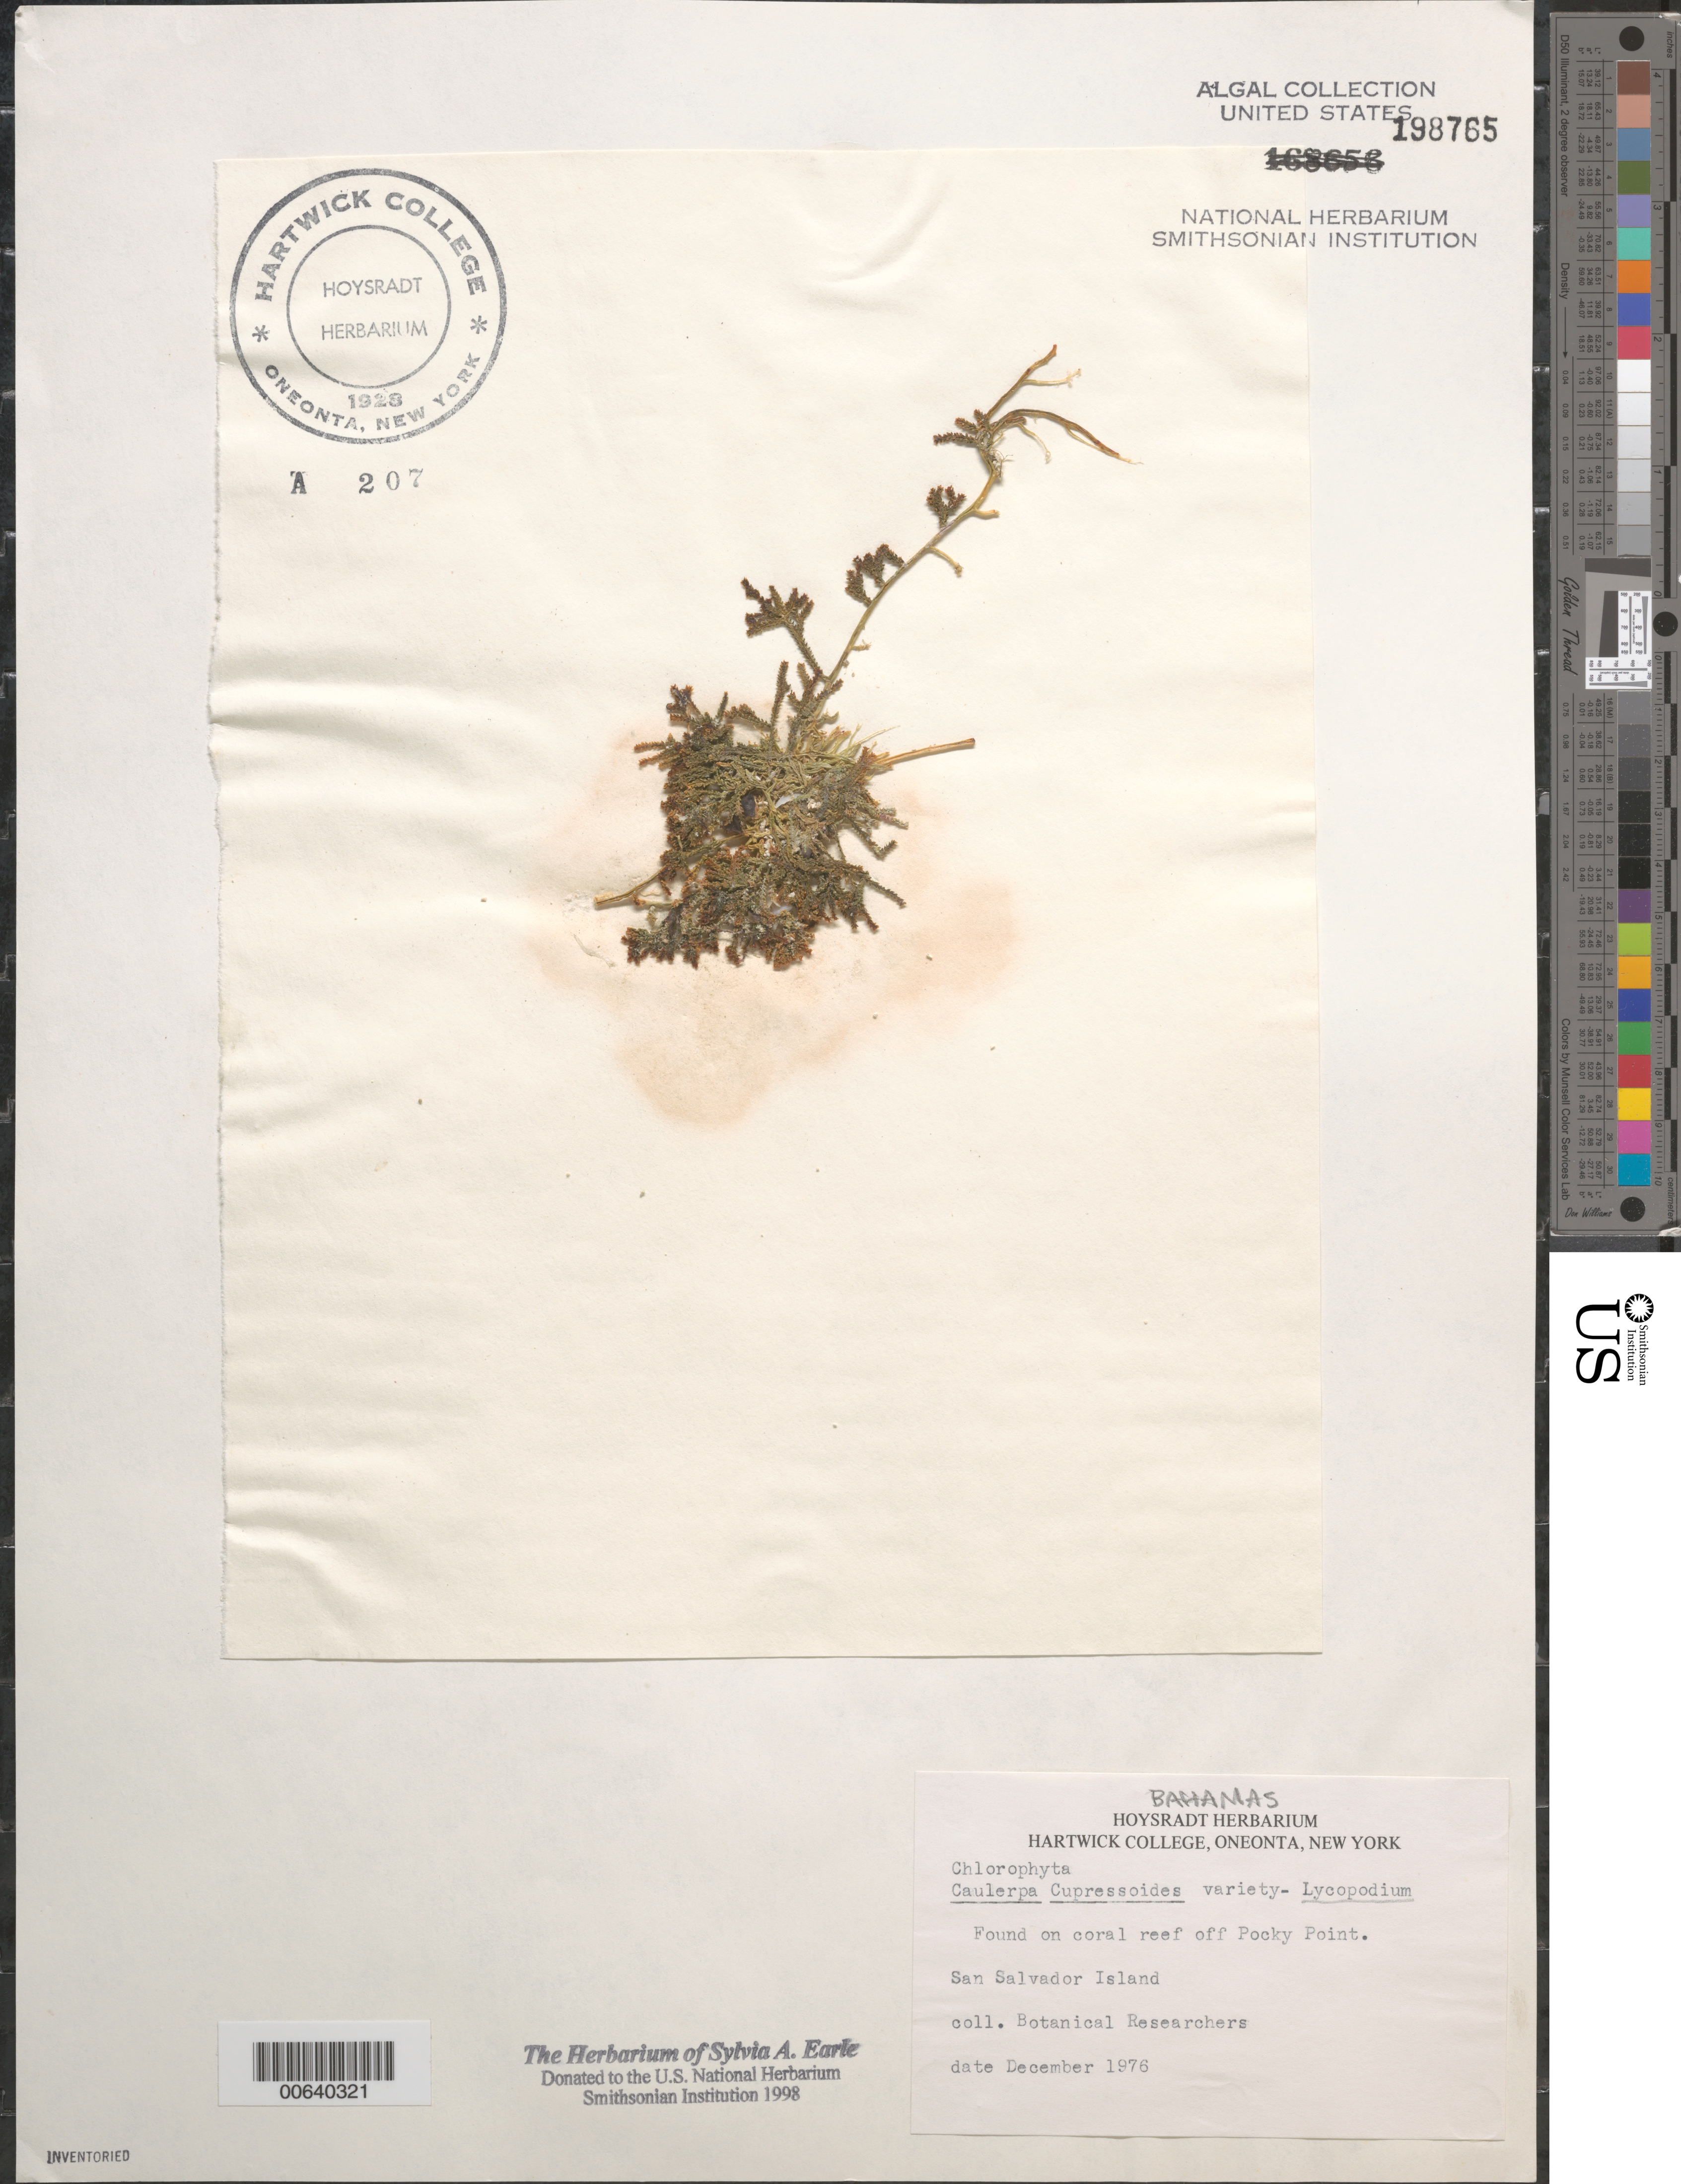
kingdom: Plantae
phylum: Chlorophyta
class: Ulvophyceae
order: Bryopsidales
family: Caulerpaceae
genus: Caulerpa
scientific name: Caulerpa cupressoides var. lycopodium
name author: Weber Bosse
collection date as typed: Dec 1976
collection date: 1976-12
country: Bahamas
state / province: San Salvador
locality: Reef off rocky point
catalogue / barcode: US 198765